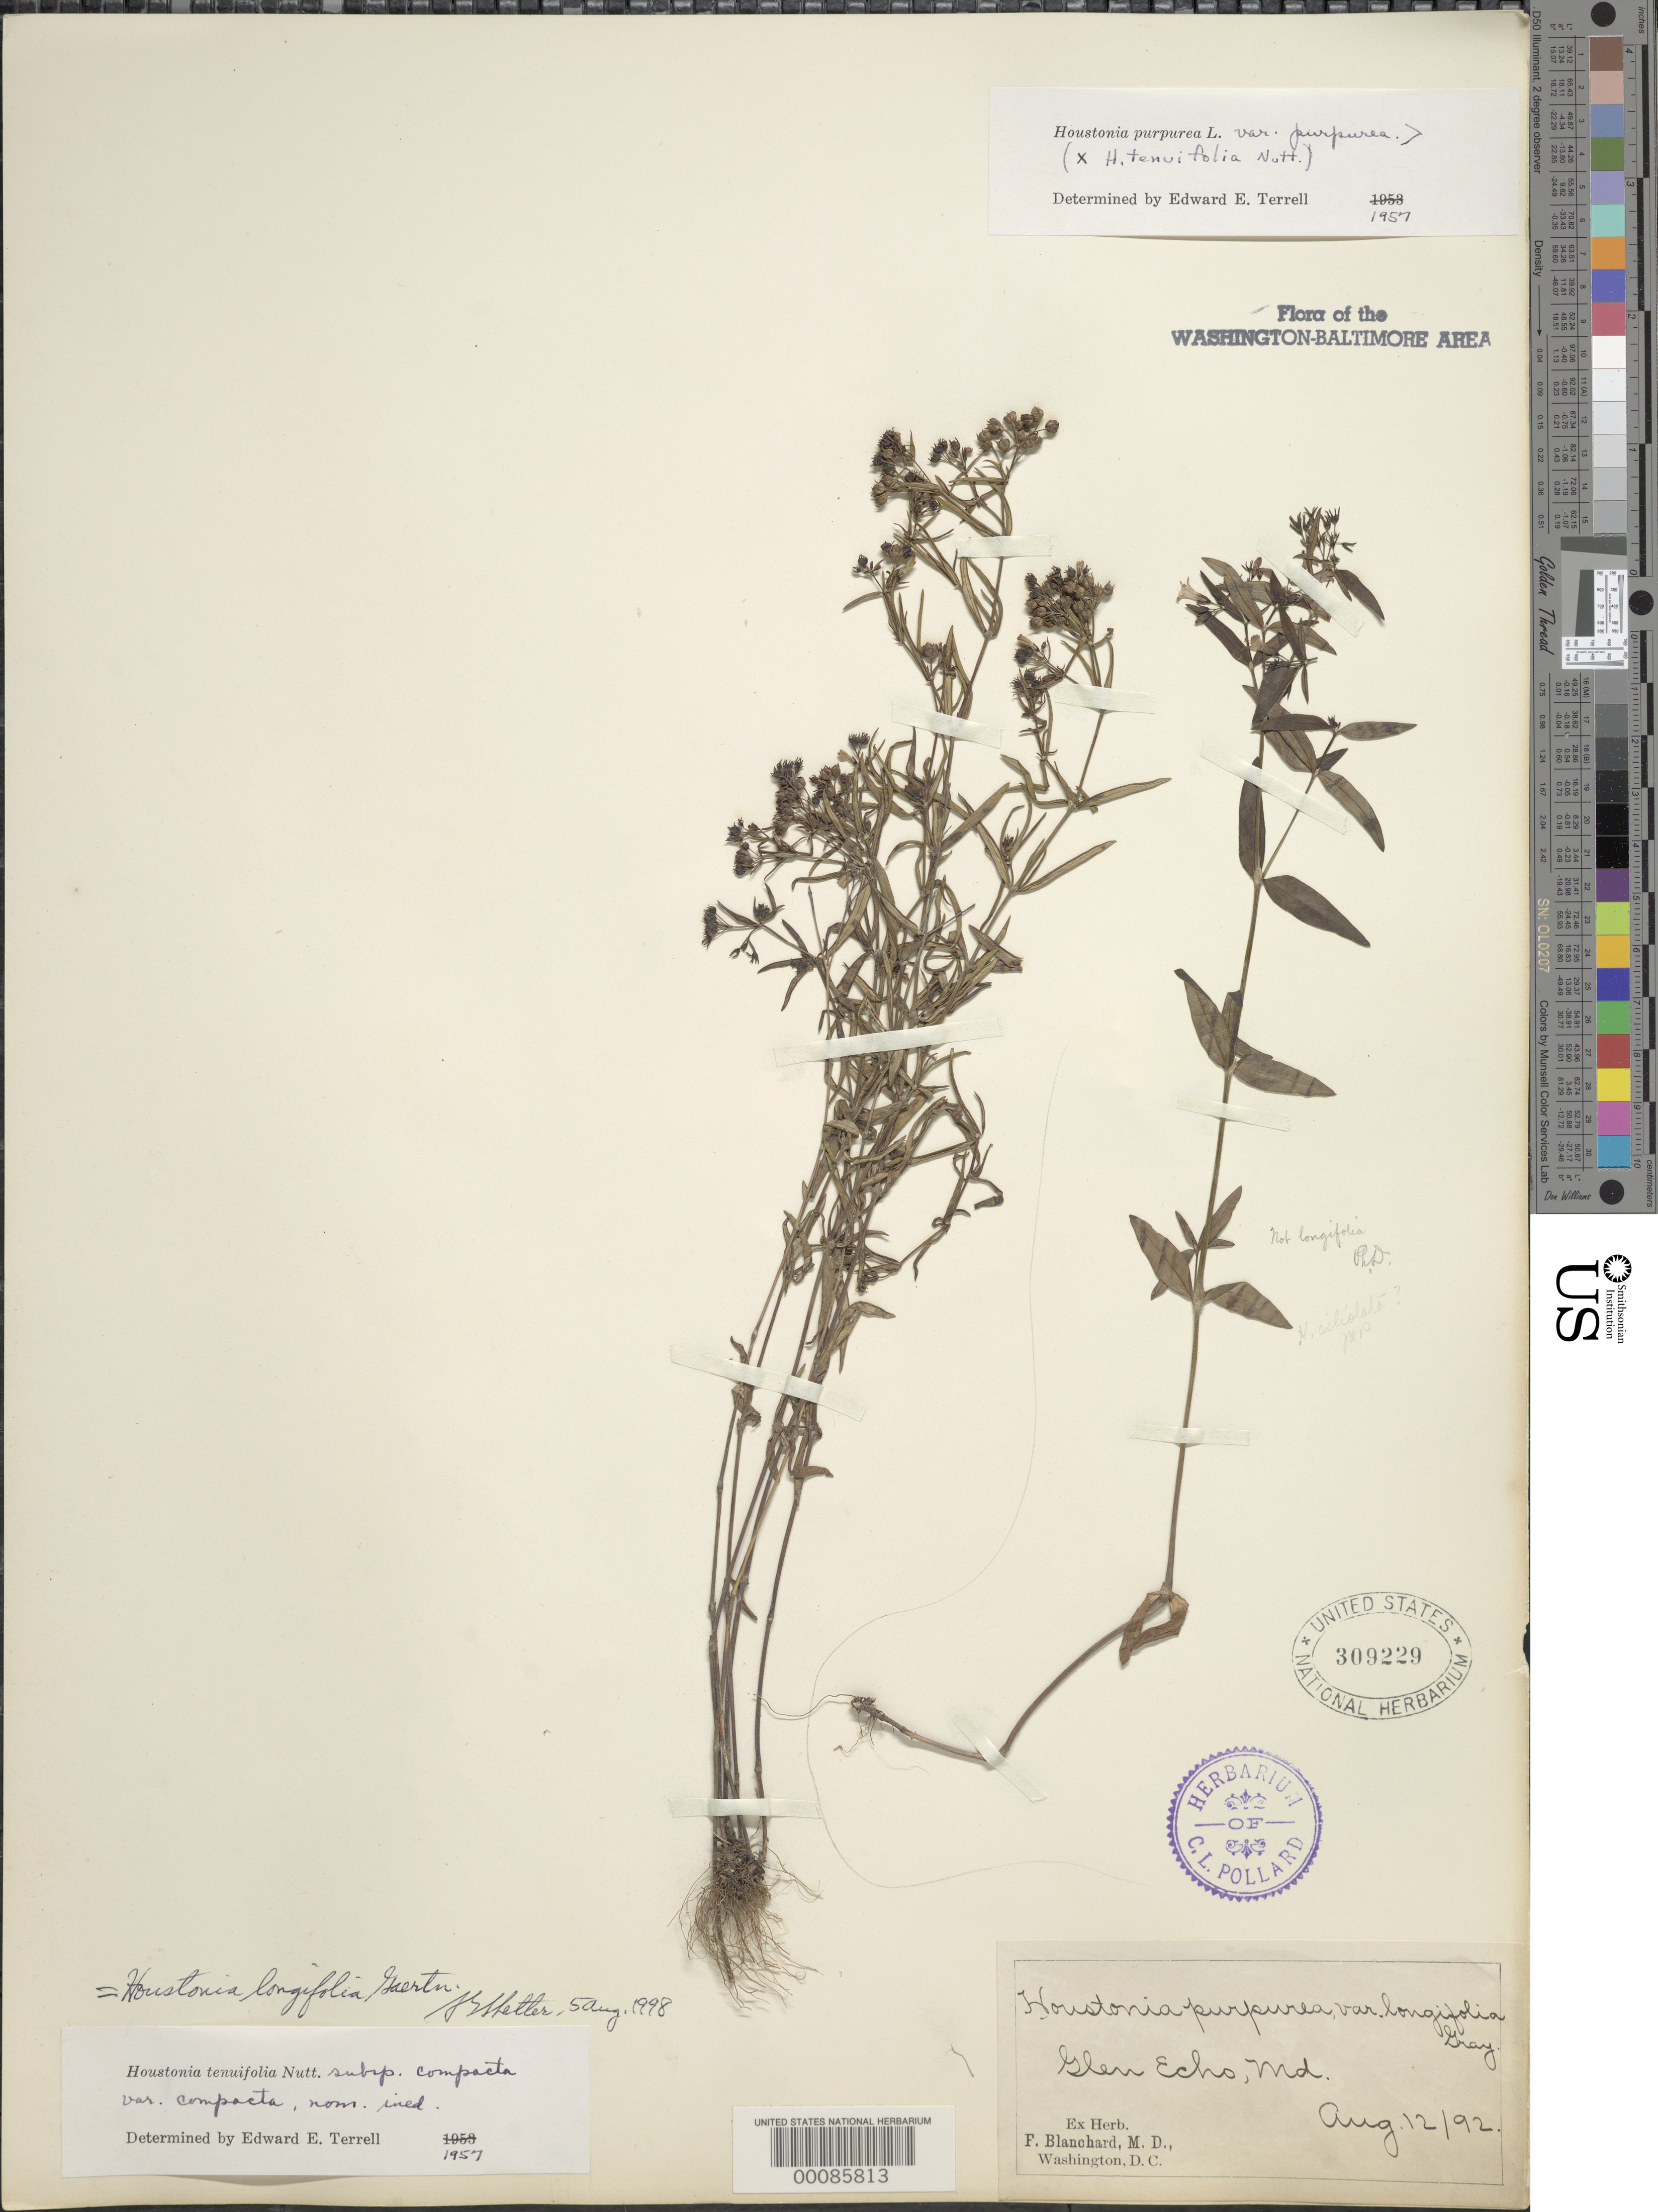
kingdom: Plantae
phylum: Tracheophyta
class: Magnoliopsida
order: Gentianales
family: Rubiaceae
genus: Houstonia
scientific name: Houstonia longifolia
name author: Gaertn.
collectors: F. Blanchard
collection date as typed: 12 Aug 1892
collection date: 1892-08-12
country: United States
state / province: Maryland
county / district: Montgomery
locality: Glen Echo C. & O. Canal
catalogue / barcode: US 309229